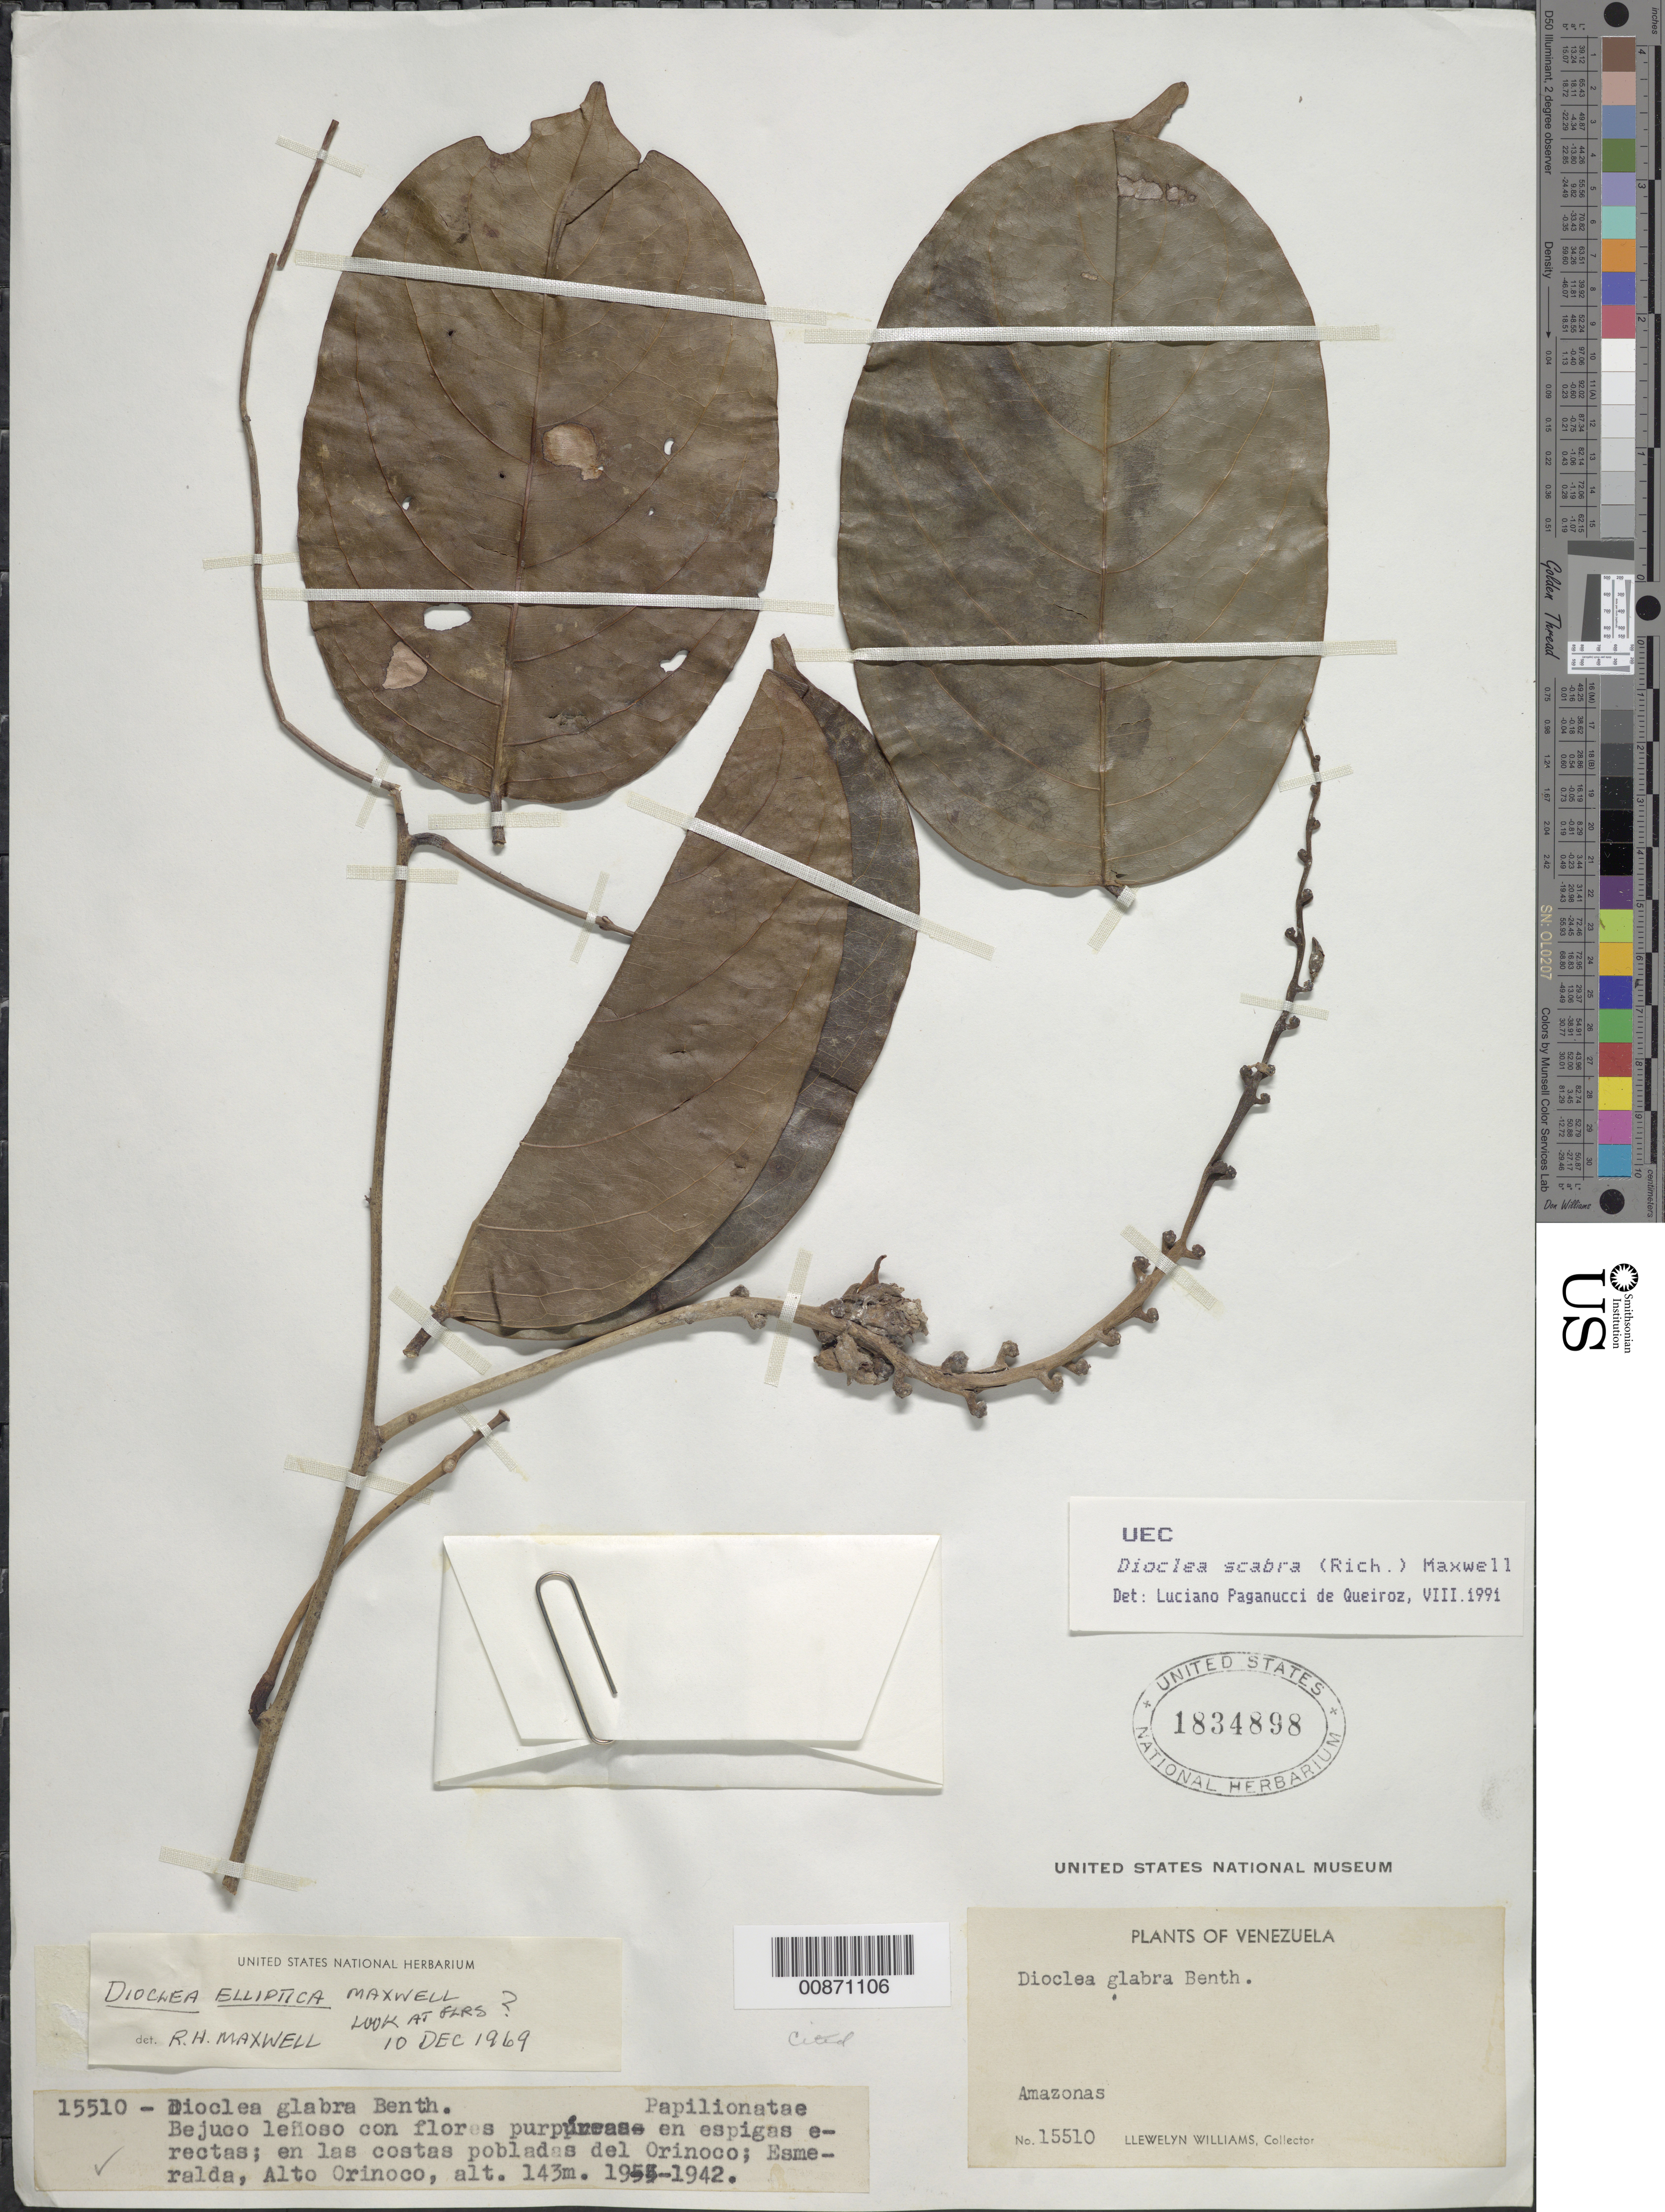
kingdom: Plantae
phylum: Tracheophyta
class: Magnoliopsida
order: Fabales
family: Fabaceae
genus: Macropsychanthus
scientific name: Macropsychanthus scaber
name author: (Rich.) L.P. Queiroz & Snak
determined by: Strong, Mark T., (BOT), Smithsonian Institution - National Museum of Natural History (UNITED STATES)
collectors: Ll. Williams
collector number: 15510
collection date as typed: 19-May-42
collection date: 1942-05-19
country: Venezuela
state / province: Amazonas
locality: Esmeralda, Alto Orinoco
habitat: Costas pobladas del Orinoco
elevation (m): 143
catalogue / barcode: US 1834898